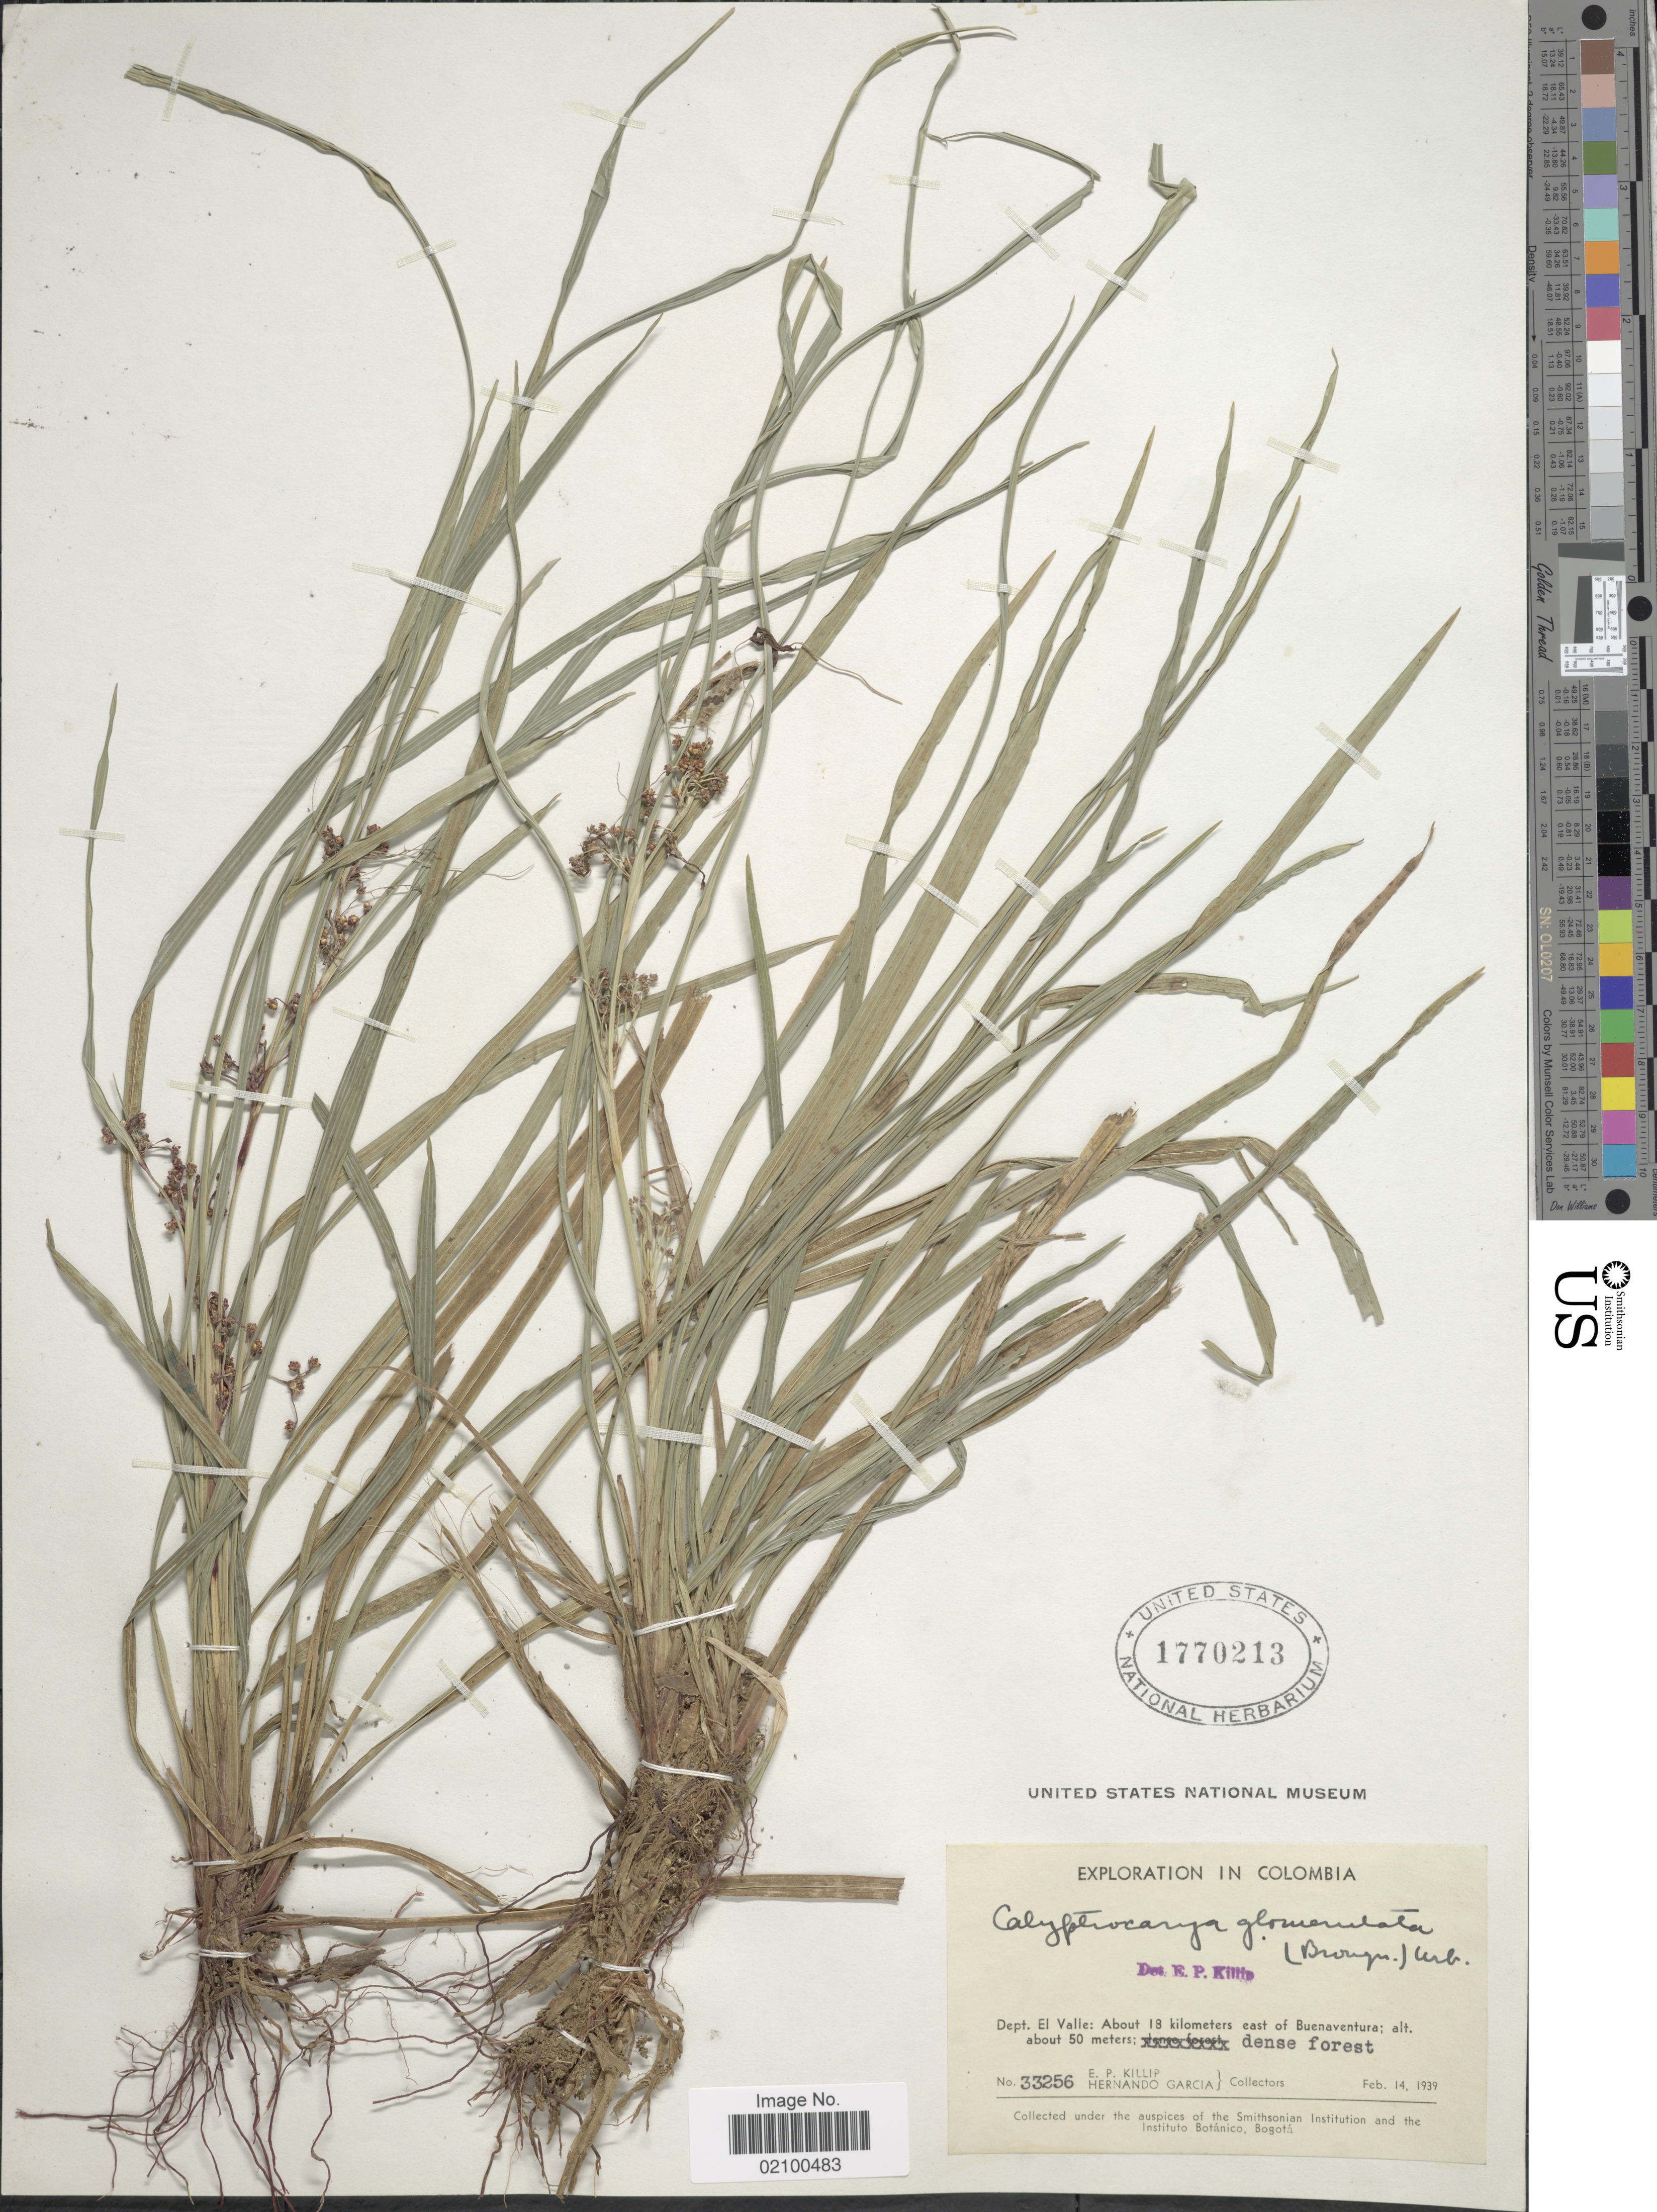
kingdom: Plantae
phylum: Tracheophyta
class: Liliopsida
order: Poales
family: Cyperaceae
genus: Calyptrocarya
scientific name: Calyptrocarya glomerulata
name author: (Brongn.) Urb.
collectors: E. P. Killip & H. Garcia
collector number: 33256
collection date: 1939-02-14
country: Colombia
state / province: Valle del Cauca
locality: Dept. El Valle: About 18 kilometers east of Buenaventura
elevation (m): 50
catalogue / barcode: US 1770213